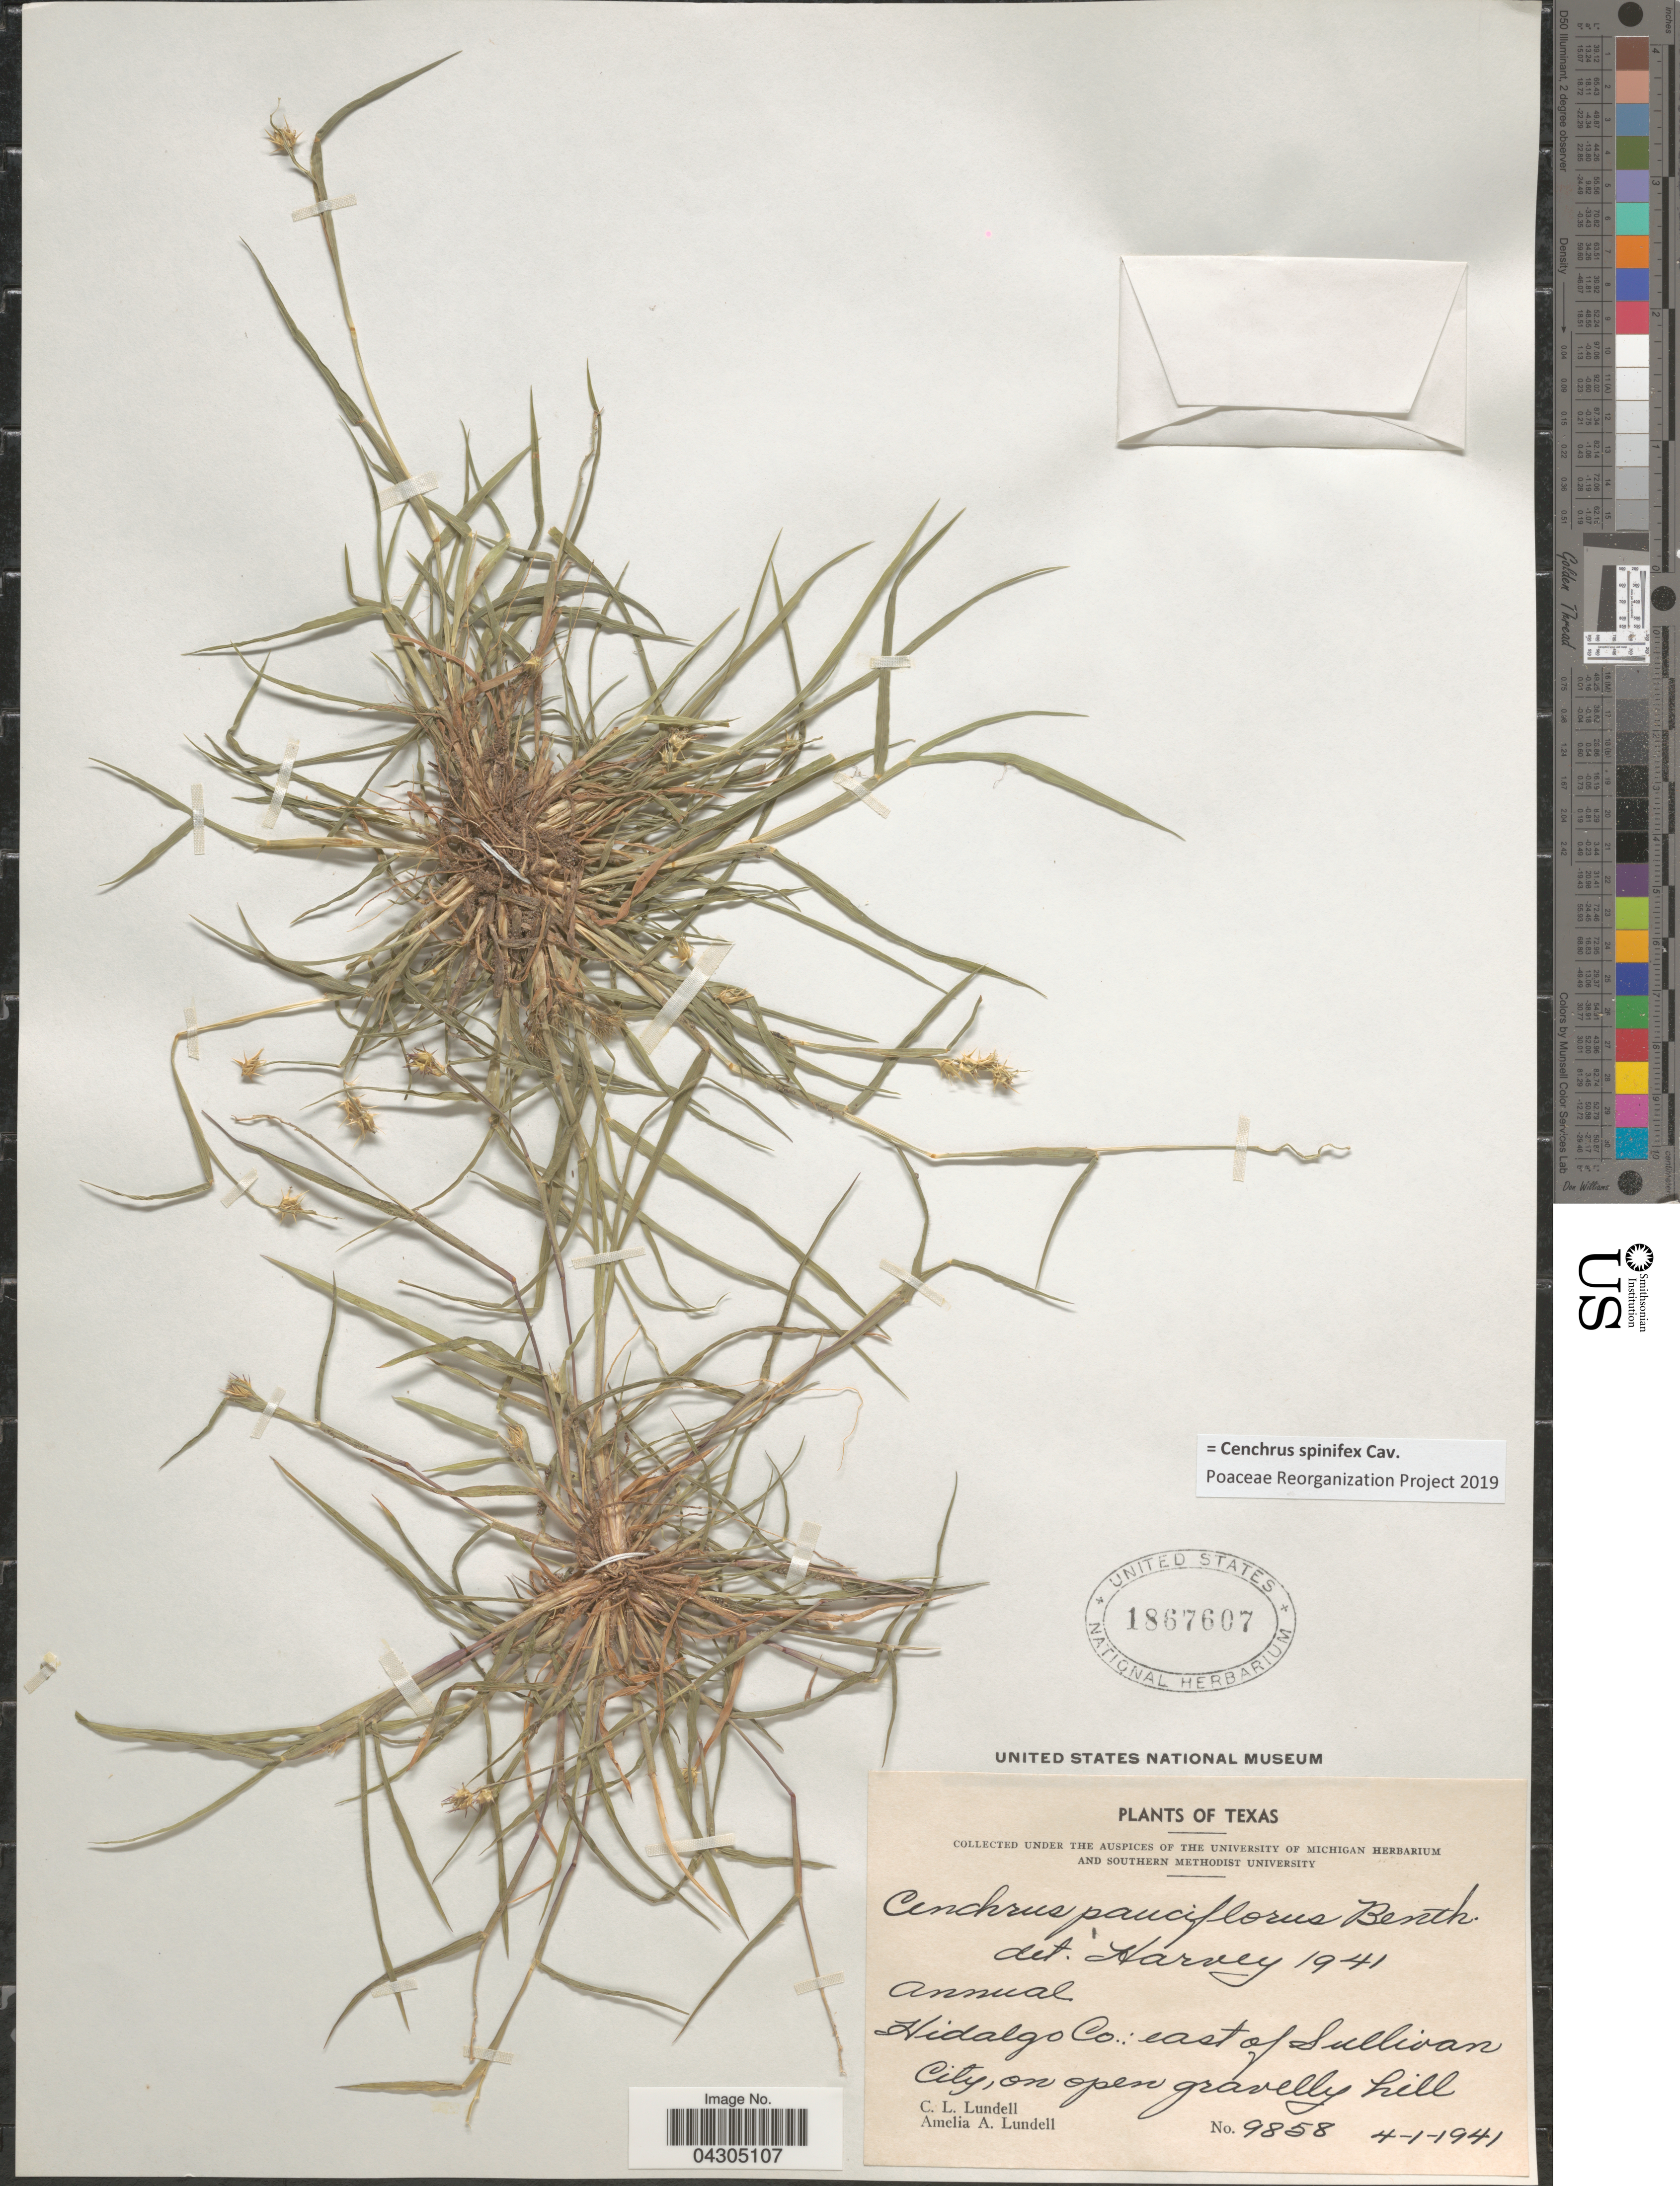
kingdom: Plantae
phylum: Tracheophyta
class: Liliopsida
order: Poales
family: Poaceae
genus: Cenchrus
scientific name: Cenchrus spinifex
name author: Cav.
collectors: C. L. Lundell & A. A. Lundell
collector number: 9858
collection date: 1941-04-01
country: United States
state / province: Texas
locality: Hidalgo Co.: east of Sullivan City, on open gravelly hill.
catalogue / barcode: US 1867607